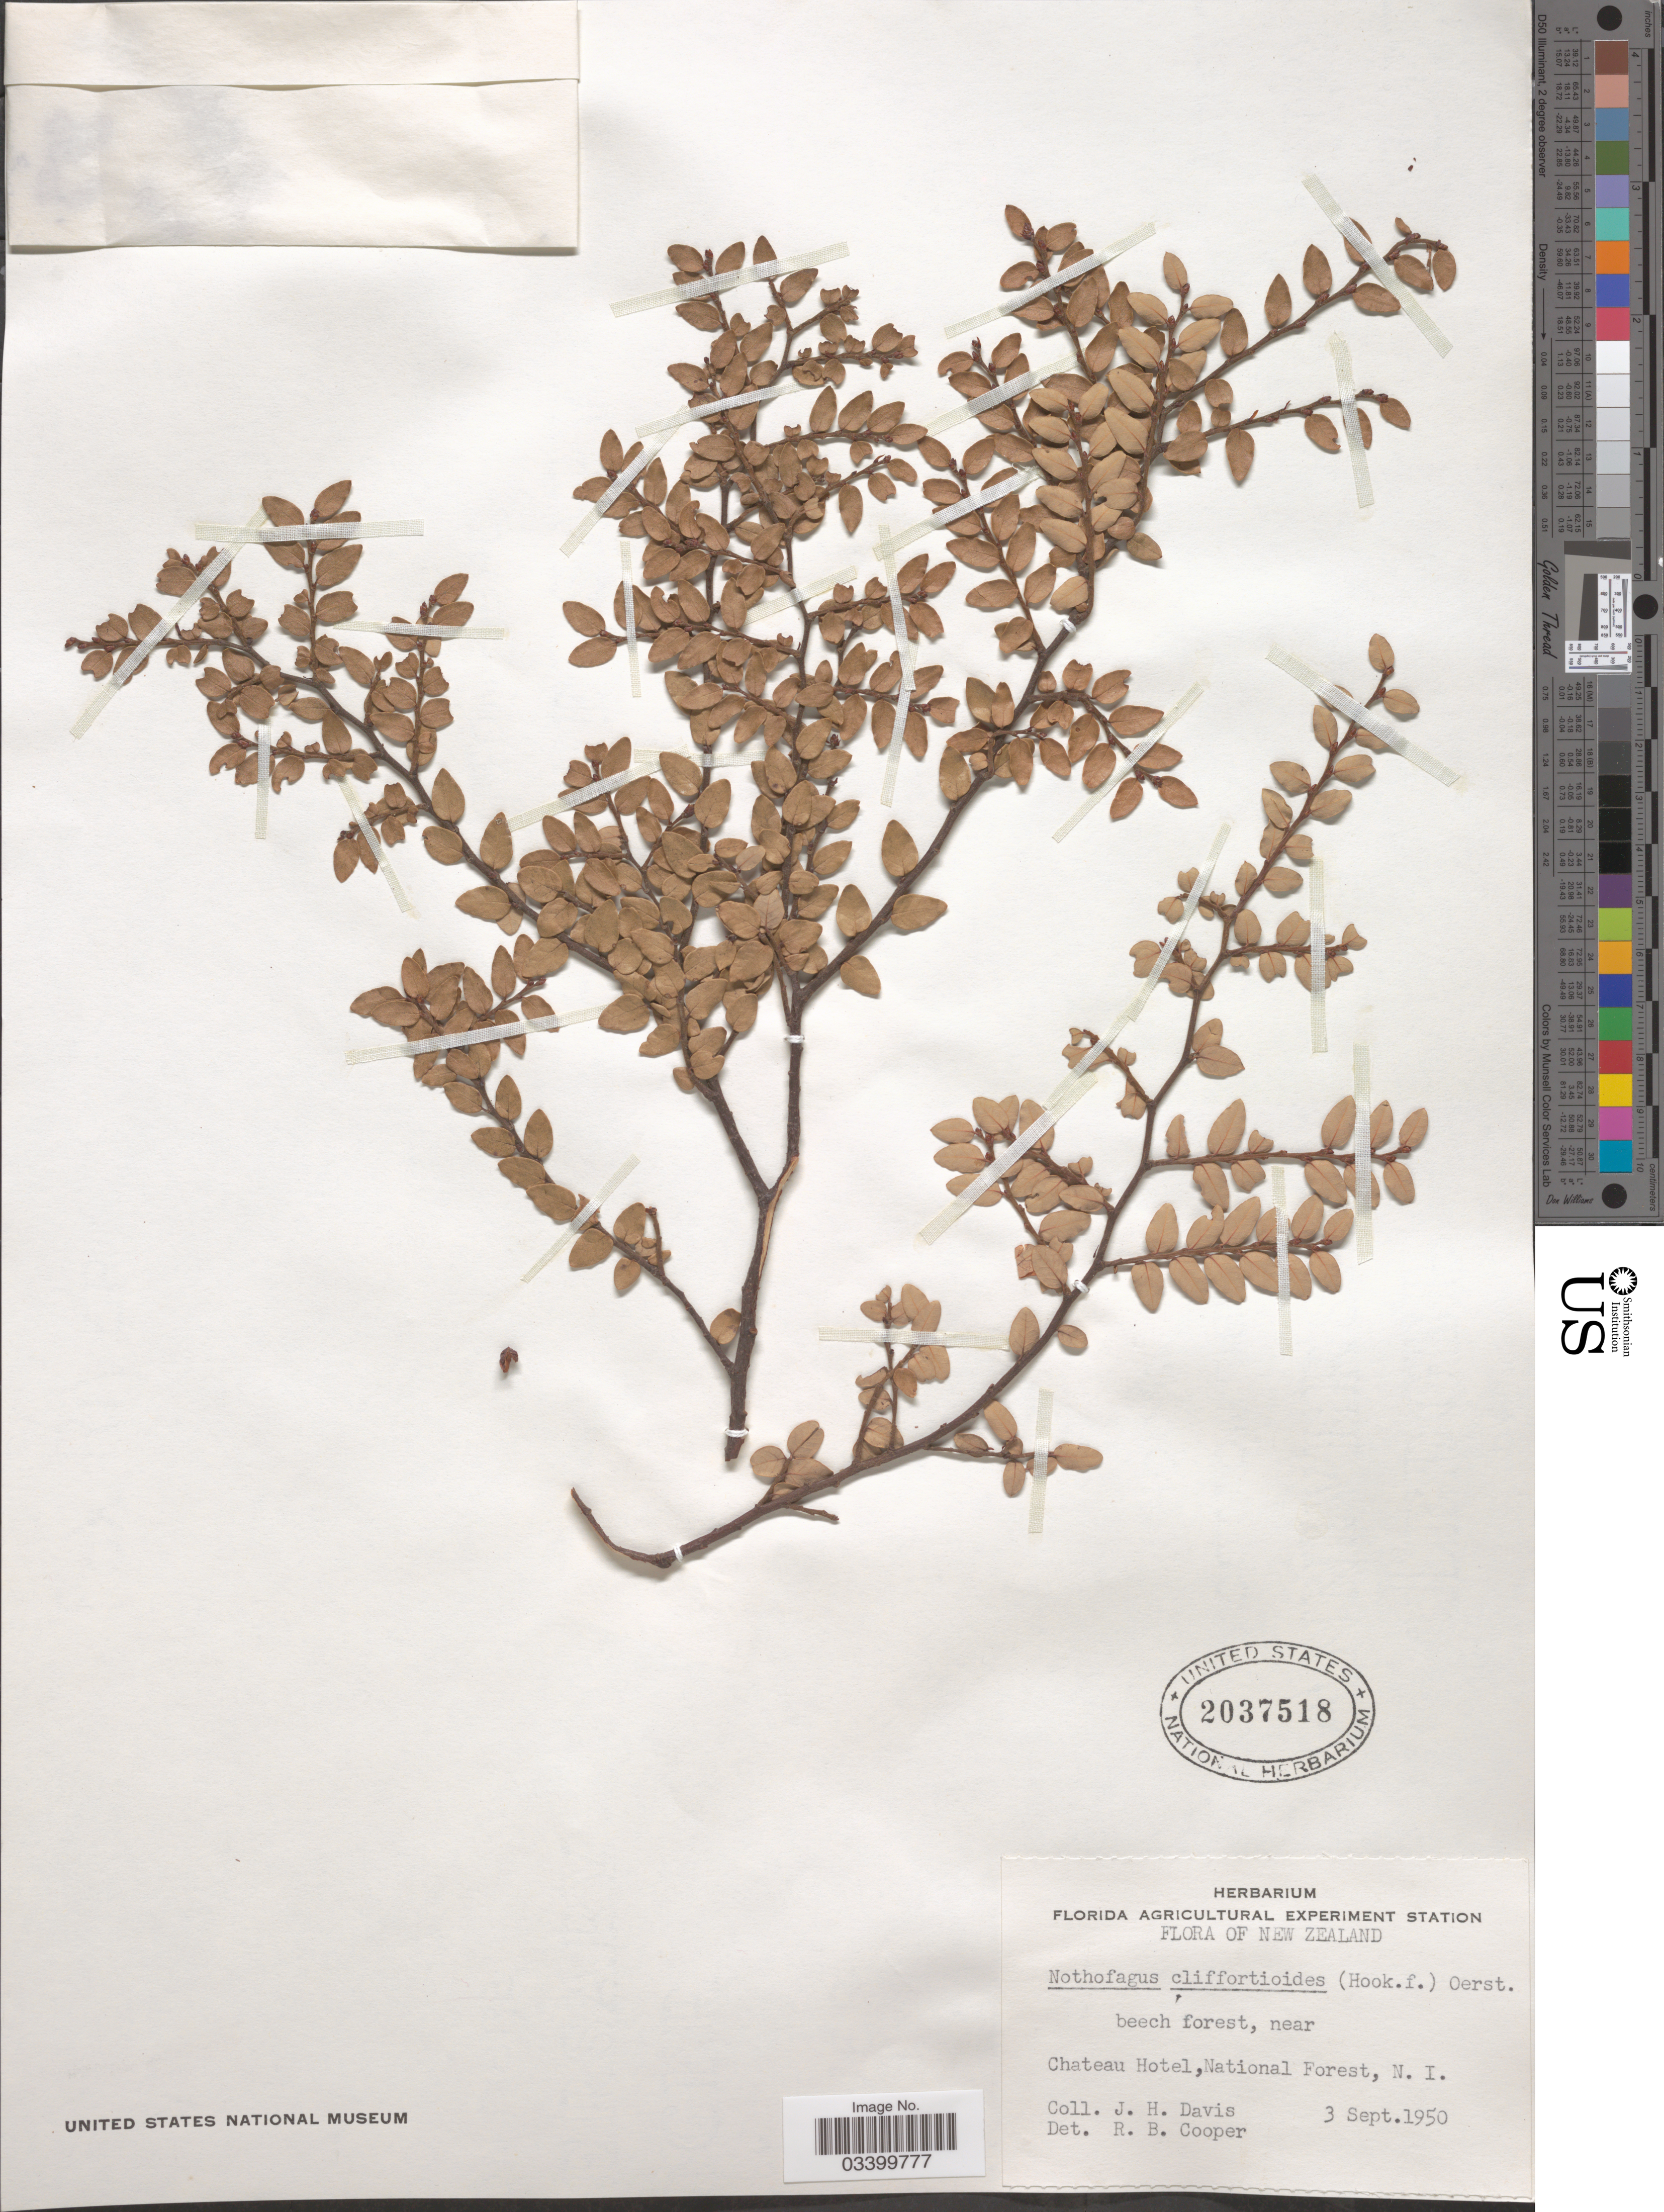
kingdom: Plantae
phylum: Tracheophyta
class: Magnoliopsida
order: Fagales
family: Nothofagaceae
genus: Nothofagus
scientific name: Nothofagus cliffortioides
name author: (Hook. f.) Oerst.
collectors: J. Davis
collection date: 1950-09-03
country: New Zealand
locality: Near Chateau Hotel, National Forest, N. I.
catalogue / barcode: US 2037518